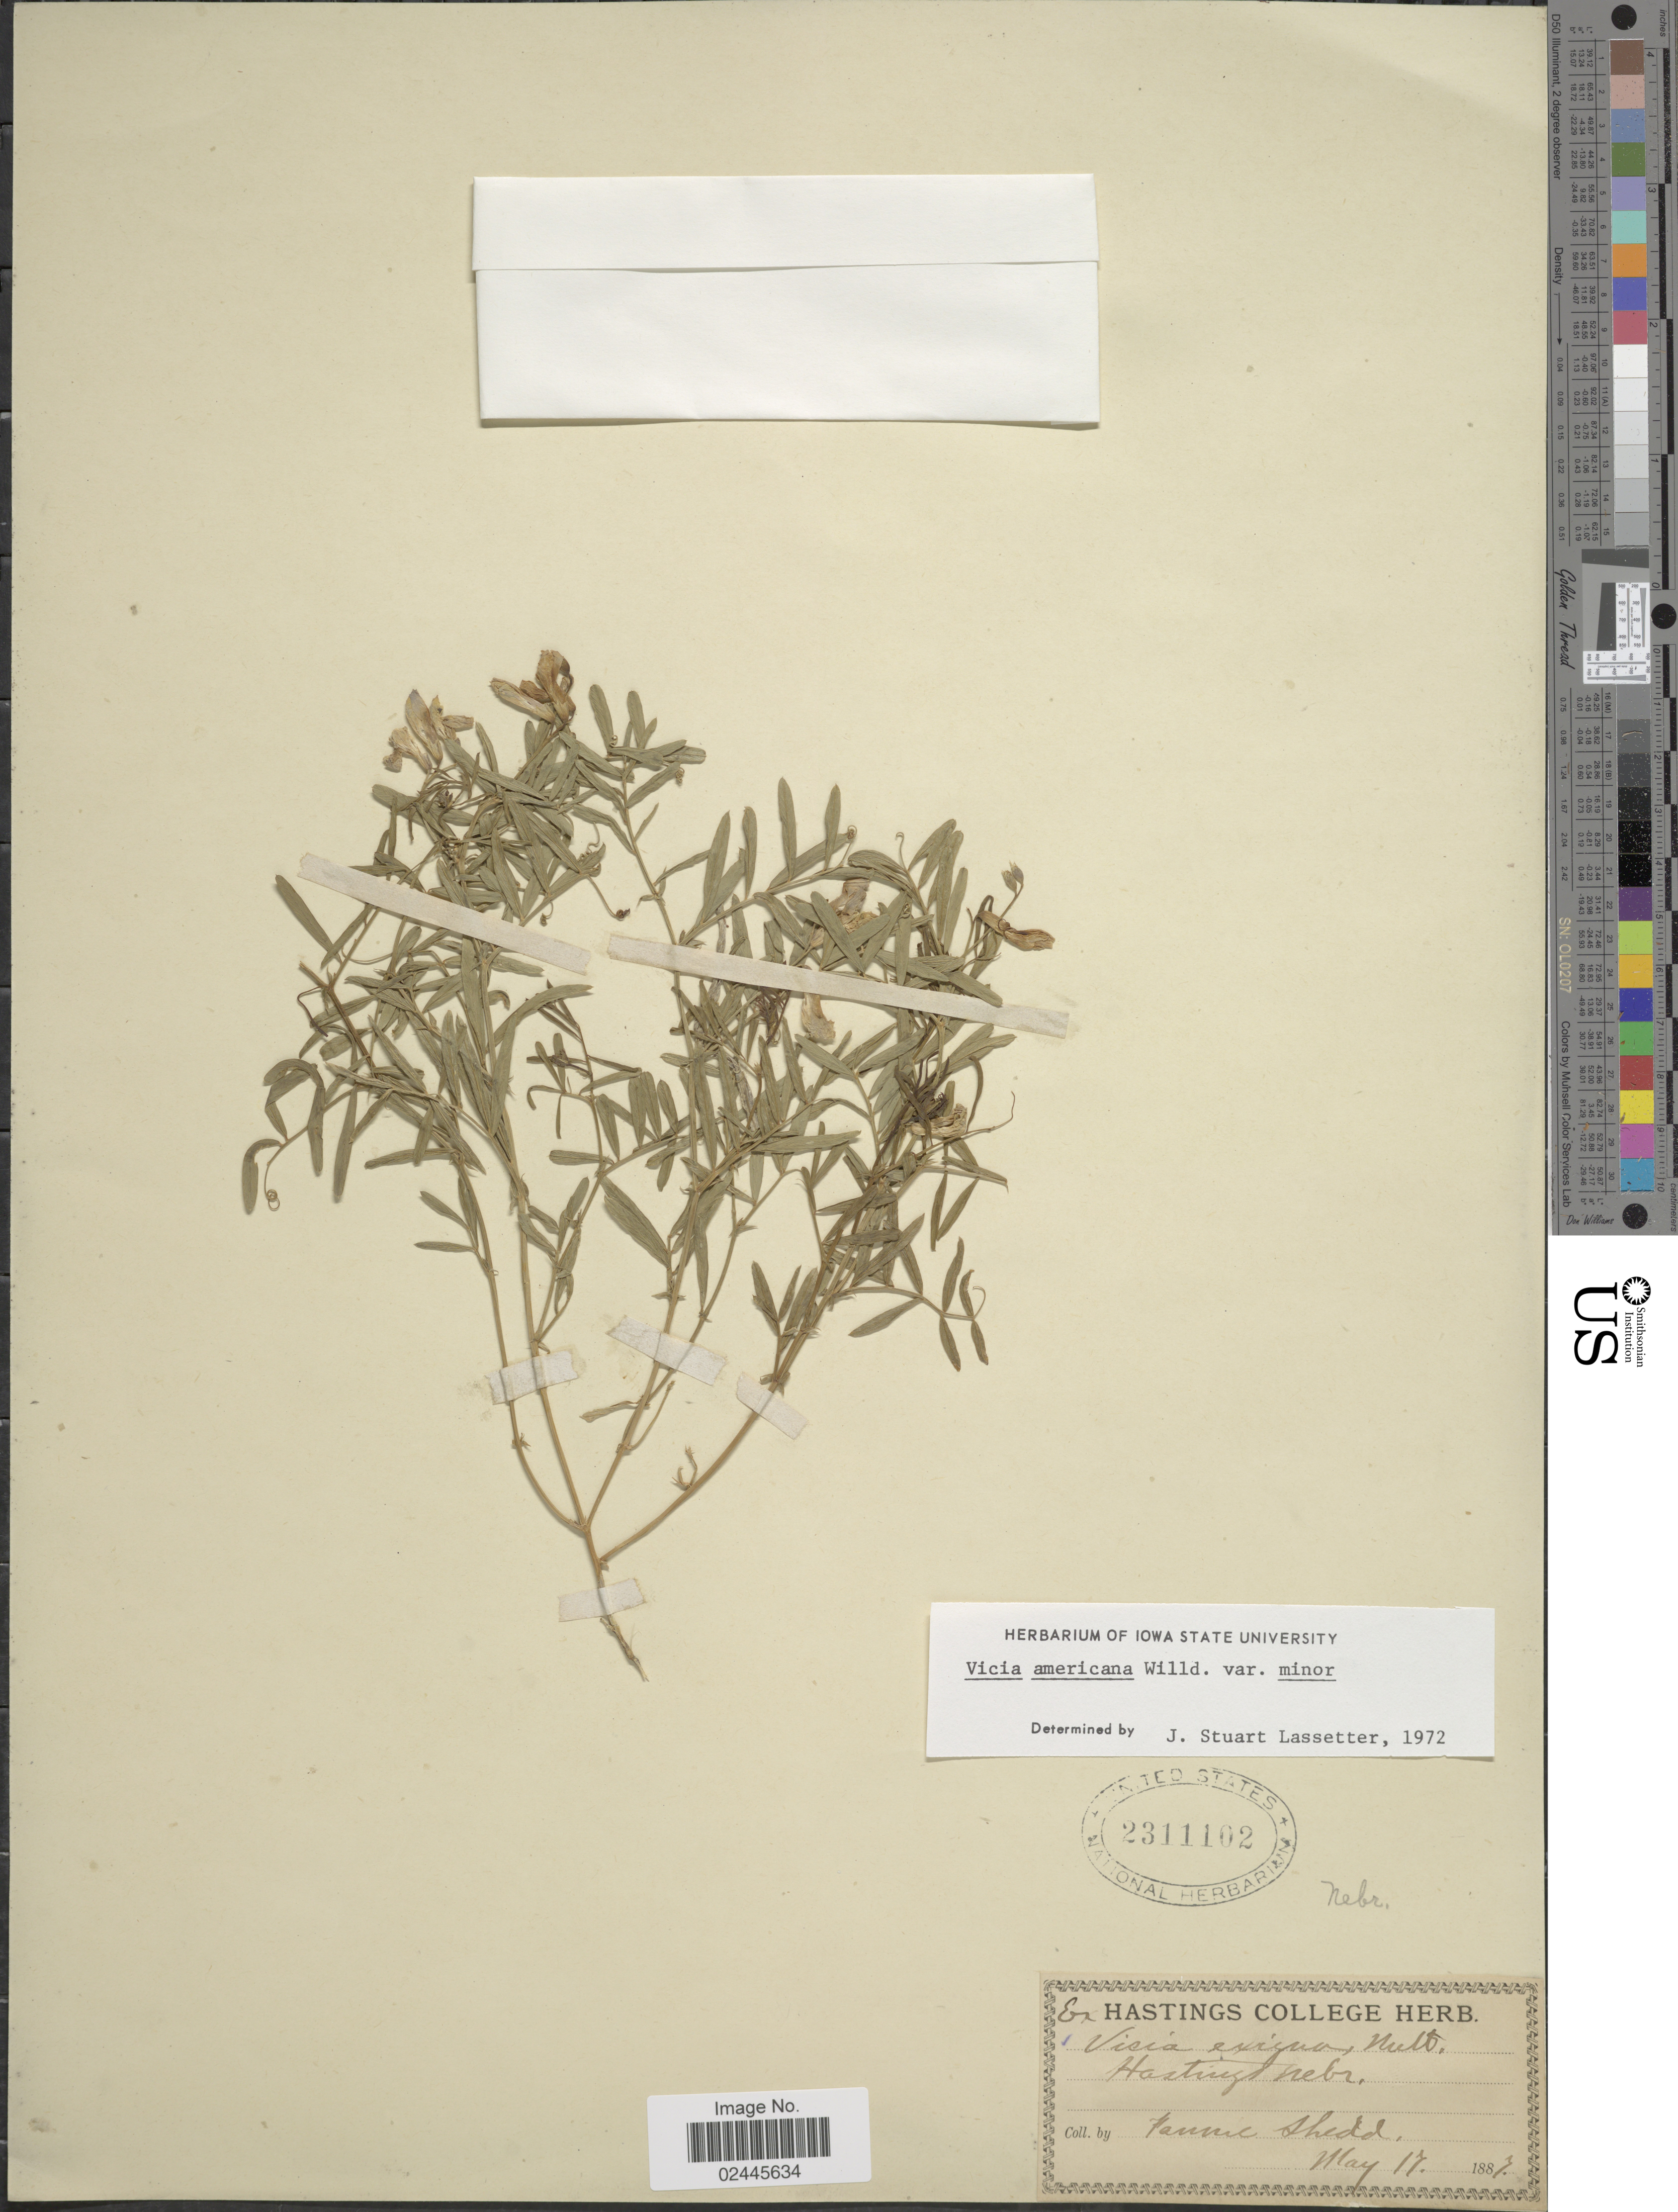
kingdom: Plantae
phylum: Tracheophyta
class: Magnoliopsida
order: Fabales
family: Fabaceae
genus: Vicia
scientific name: Vicia americana var. minor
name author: Hook.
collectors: F. Shedd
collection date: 1887-05-17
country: United States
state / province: Nebraska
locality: Hastings Nebr.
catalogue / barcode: US 2311102